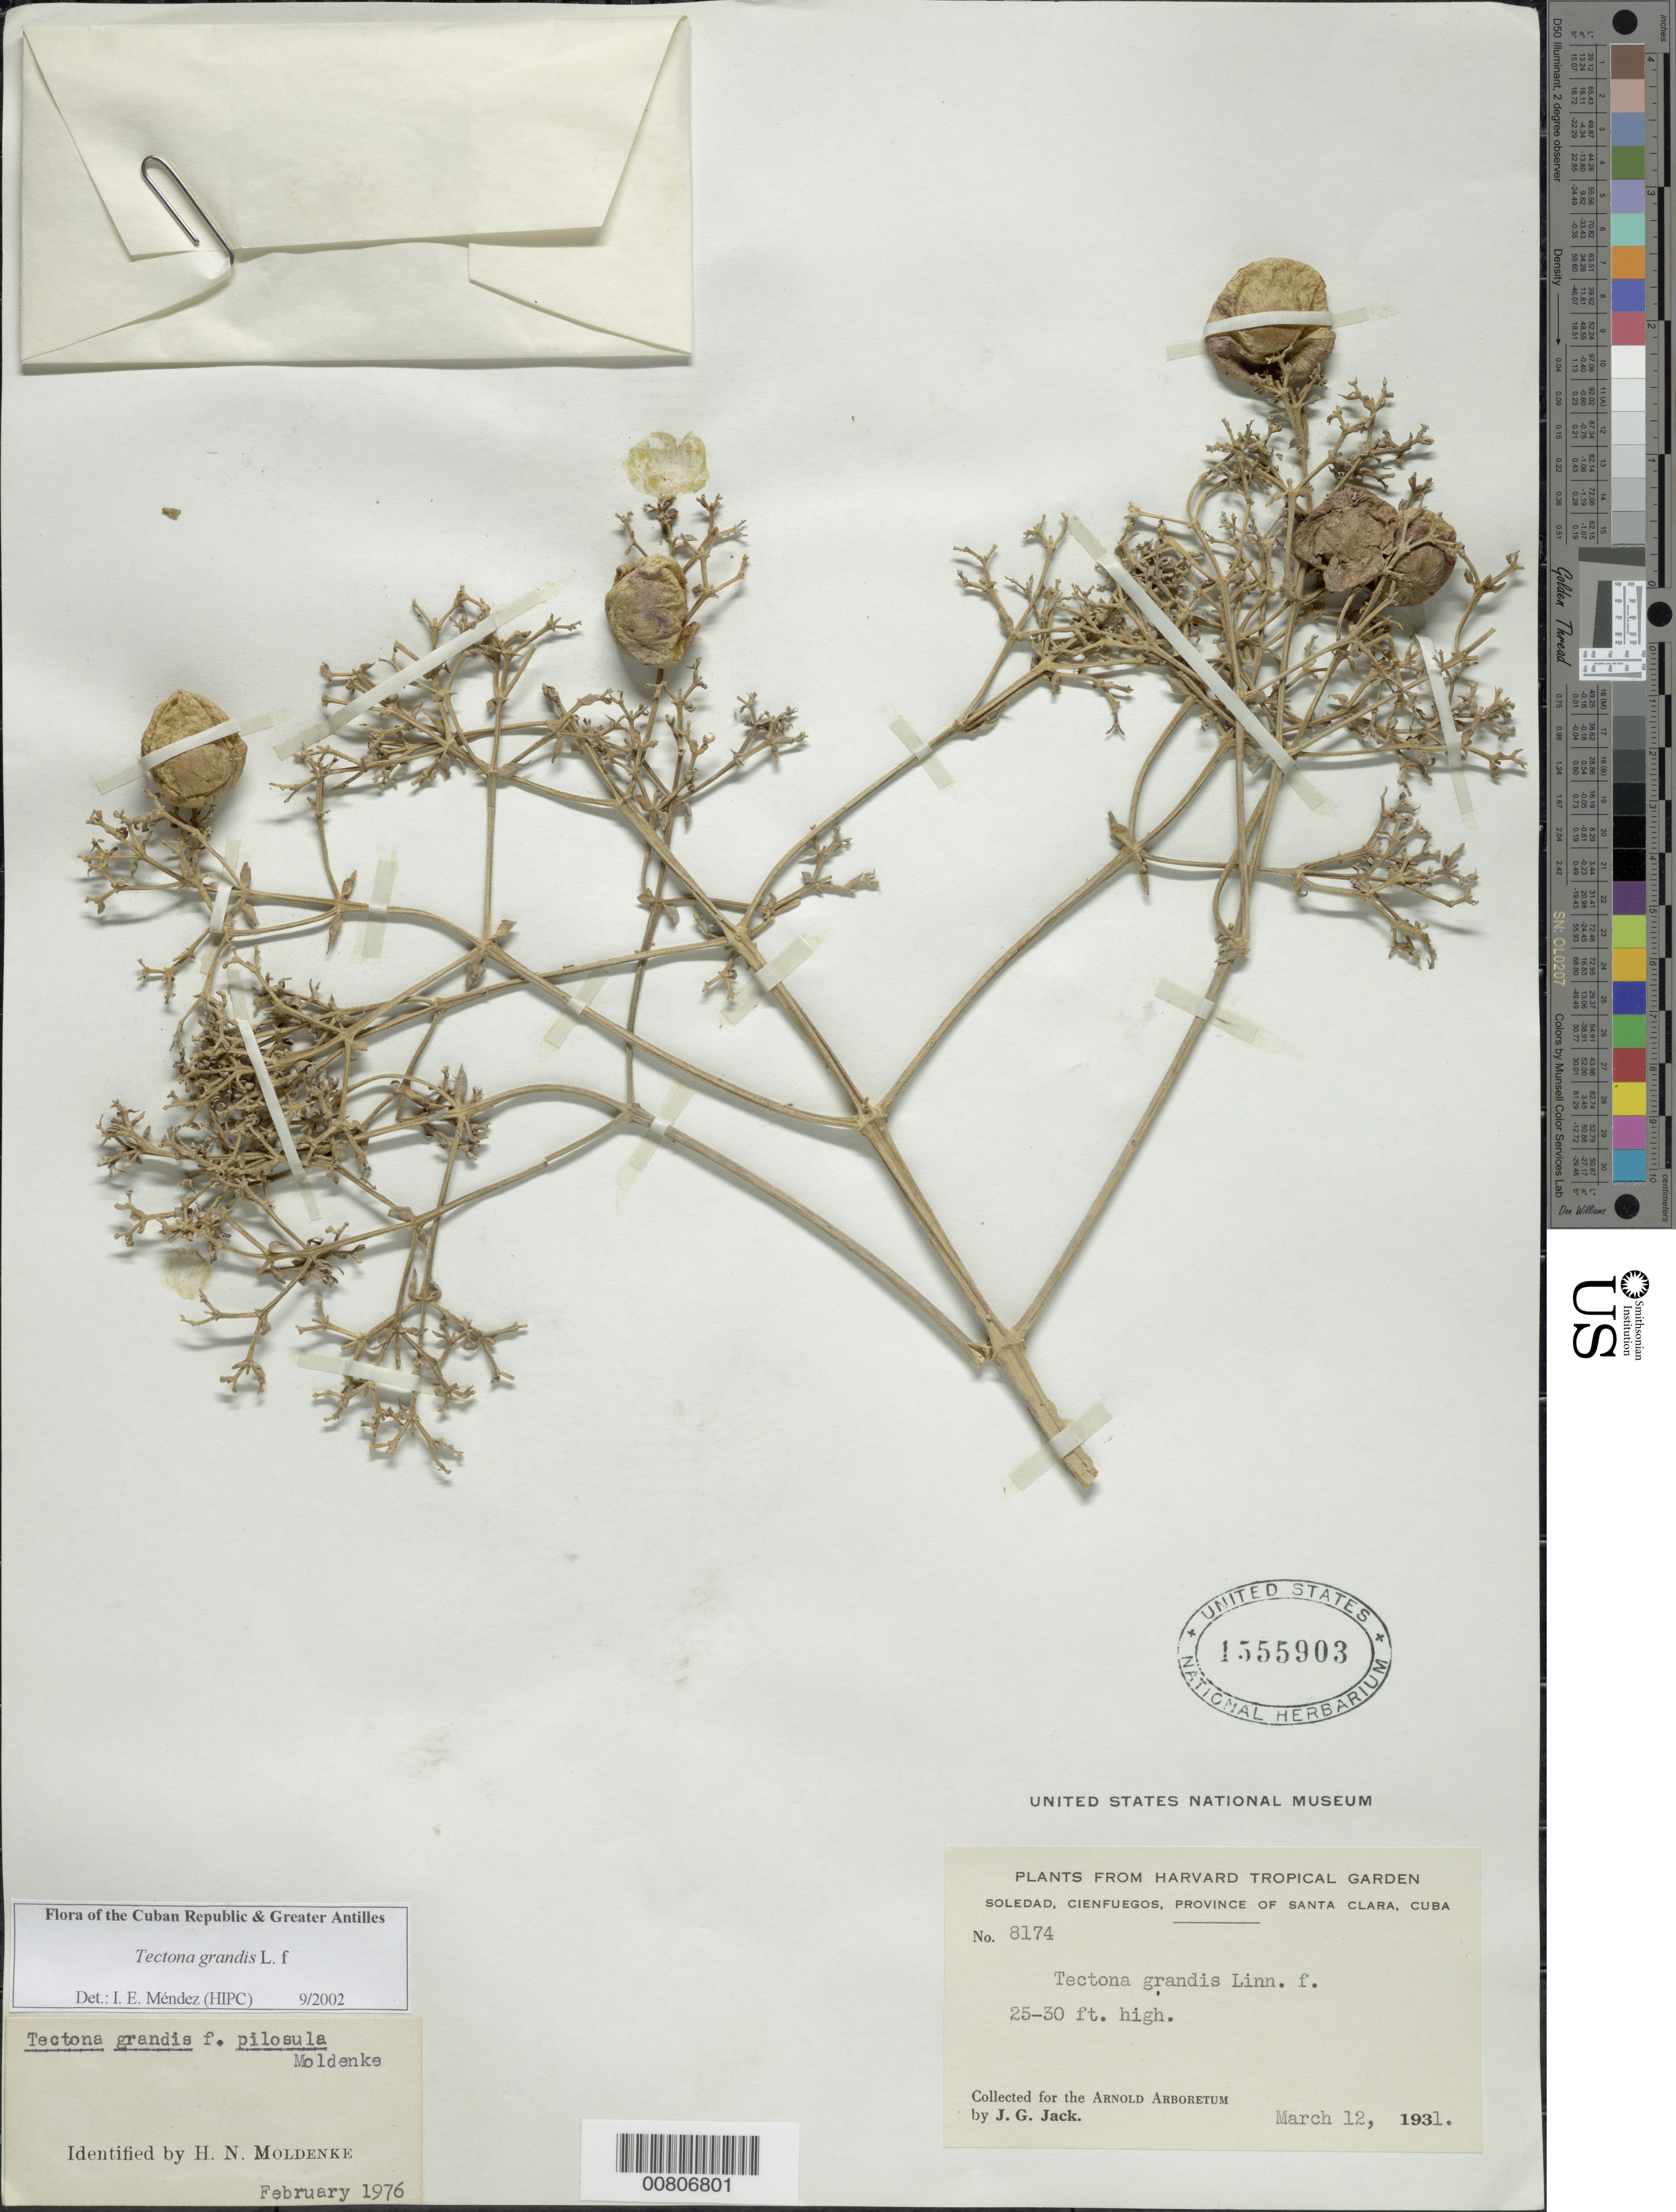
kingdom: Plantae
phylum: Tracheophyta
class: Magnoliopsida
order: Lamiales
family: Lamiaceae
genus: Tectona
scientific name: Tectona grandis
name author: L. f.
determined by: Méndez, Isidro E., (HIPC)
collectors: J. G. Jack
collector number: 8174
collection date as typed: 12 Mar 1933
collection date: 1933-03-12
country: Cuba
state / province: Cienfuegos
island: Cuba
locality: Prov Santa Clara, Soledad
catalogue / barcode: US 1555903